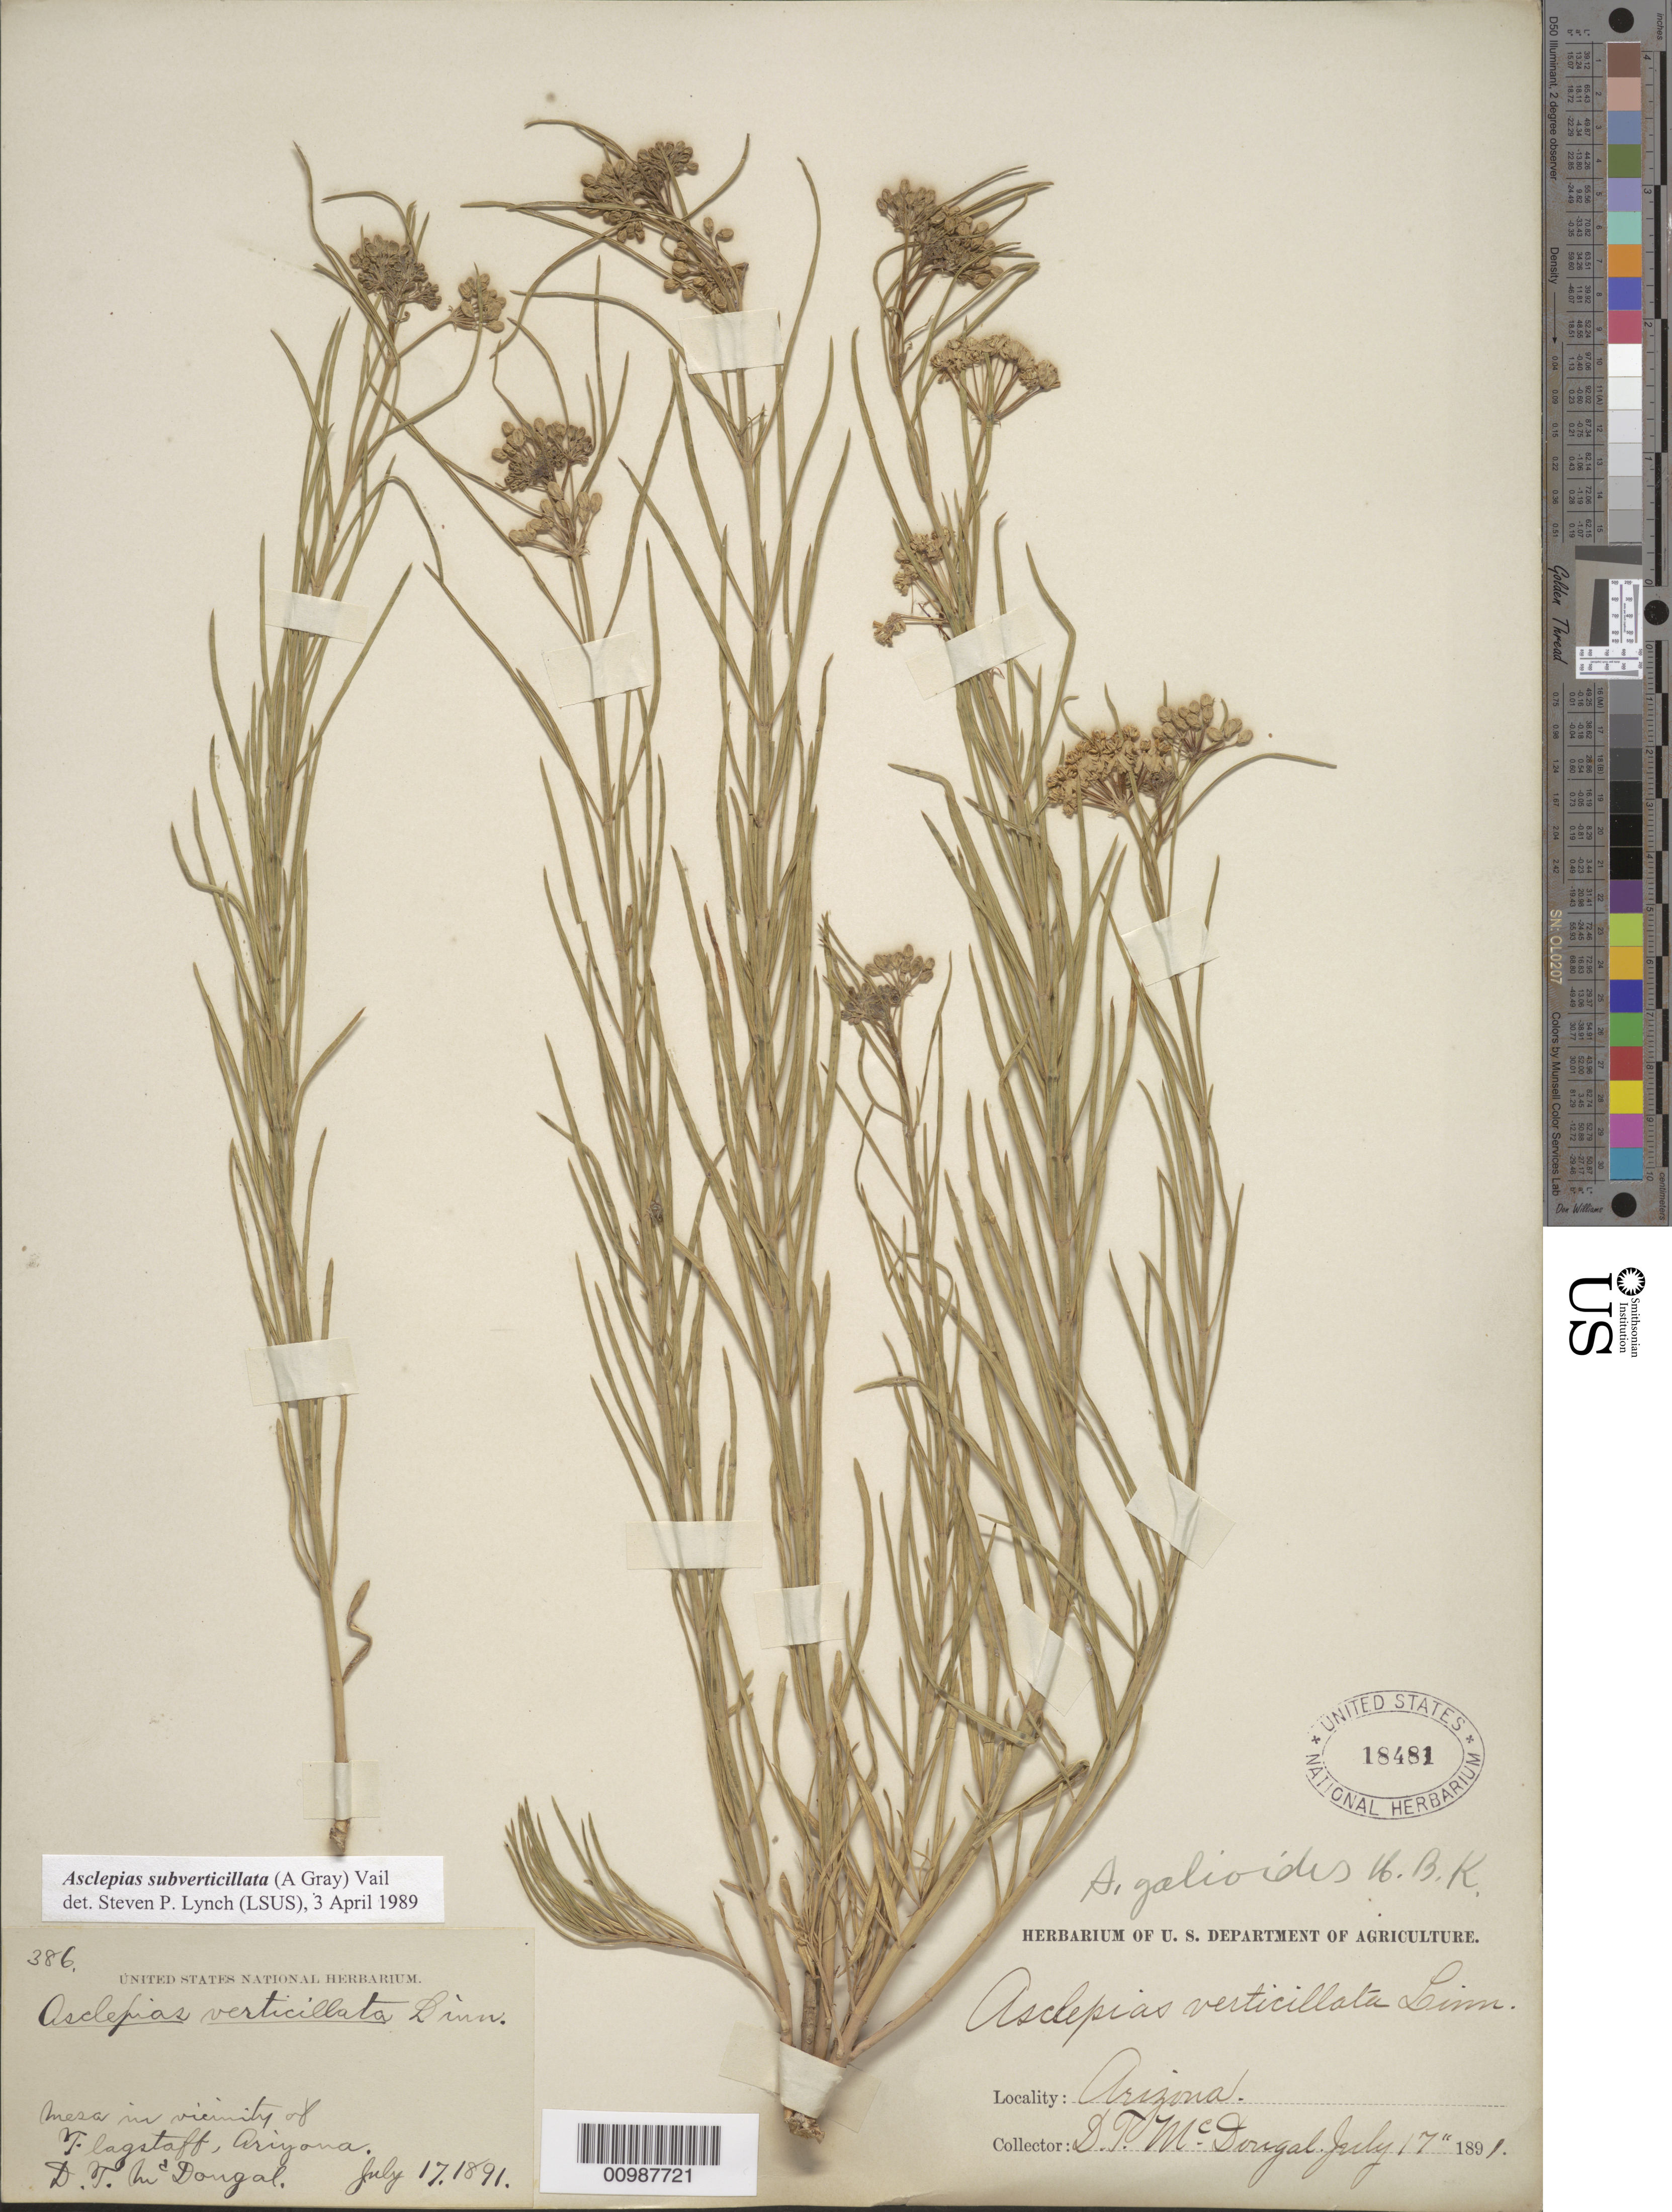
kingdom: Plantae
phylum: Tracheophyta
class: Magnoliopsida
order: Gentianales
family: Apocynaceae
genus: Asclepias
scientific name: Asclepias subverticillata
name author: (A. Gray) Vail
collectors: D. T. MacDougal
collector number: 386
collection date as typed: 17 Jul 1891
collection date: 1891-07-17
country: United States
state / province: Arizona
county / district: Coconino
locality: In the vicinity of Flagstaff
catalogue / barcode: US 18481